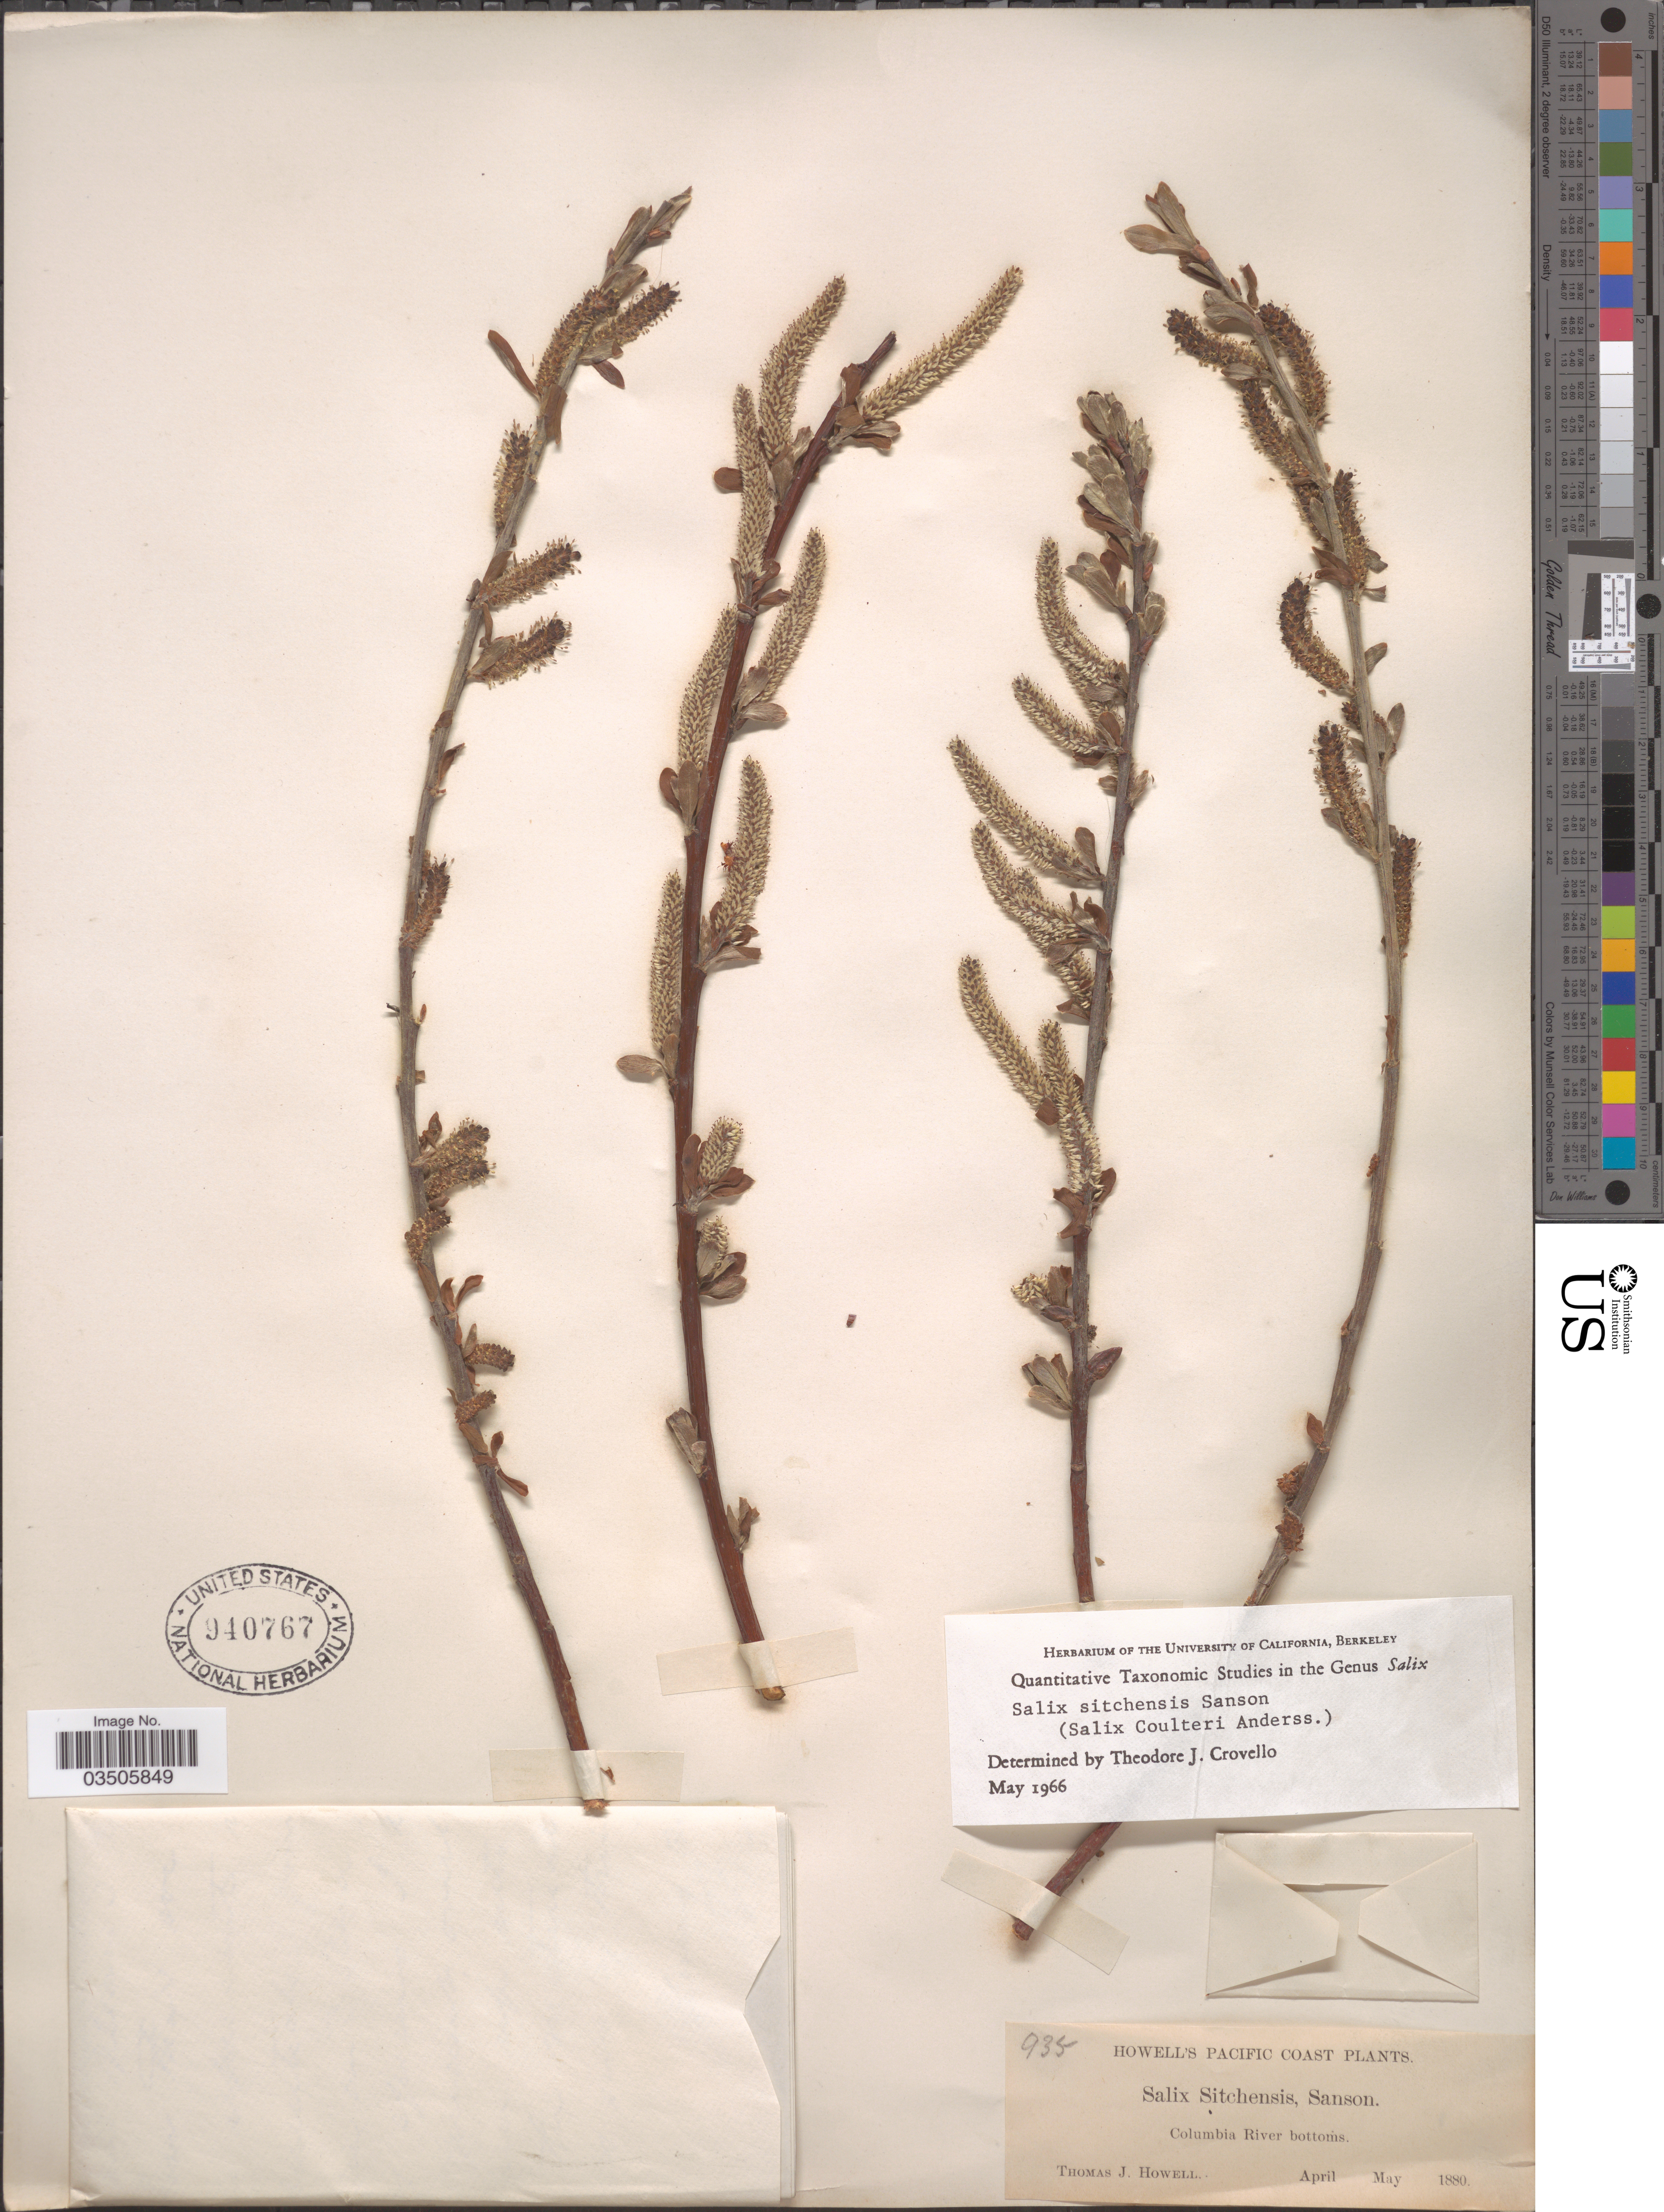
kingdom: Plantae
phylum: Tracheophyta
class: Magnoliopsida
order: Malpighiales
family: Salicaceae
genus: Salix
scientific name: Salix sitchensis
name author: Sanson ex Bong.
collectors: T. J. Howell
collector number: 935*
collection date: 1880-04/1880-05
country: United States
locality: Pacific Coast. Columbia River bottoms.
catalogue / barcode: US 940767